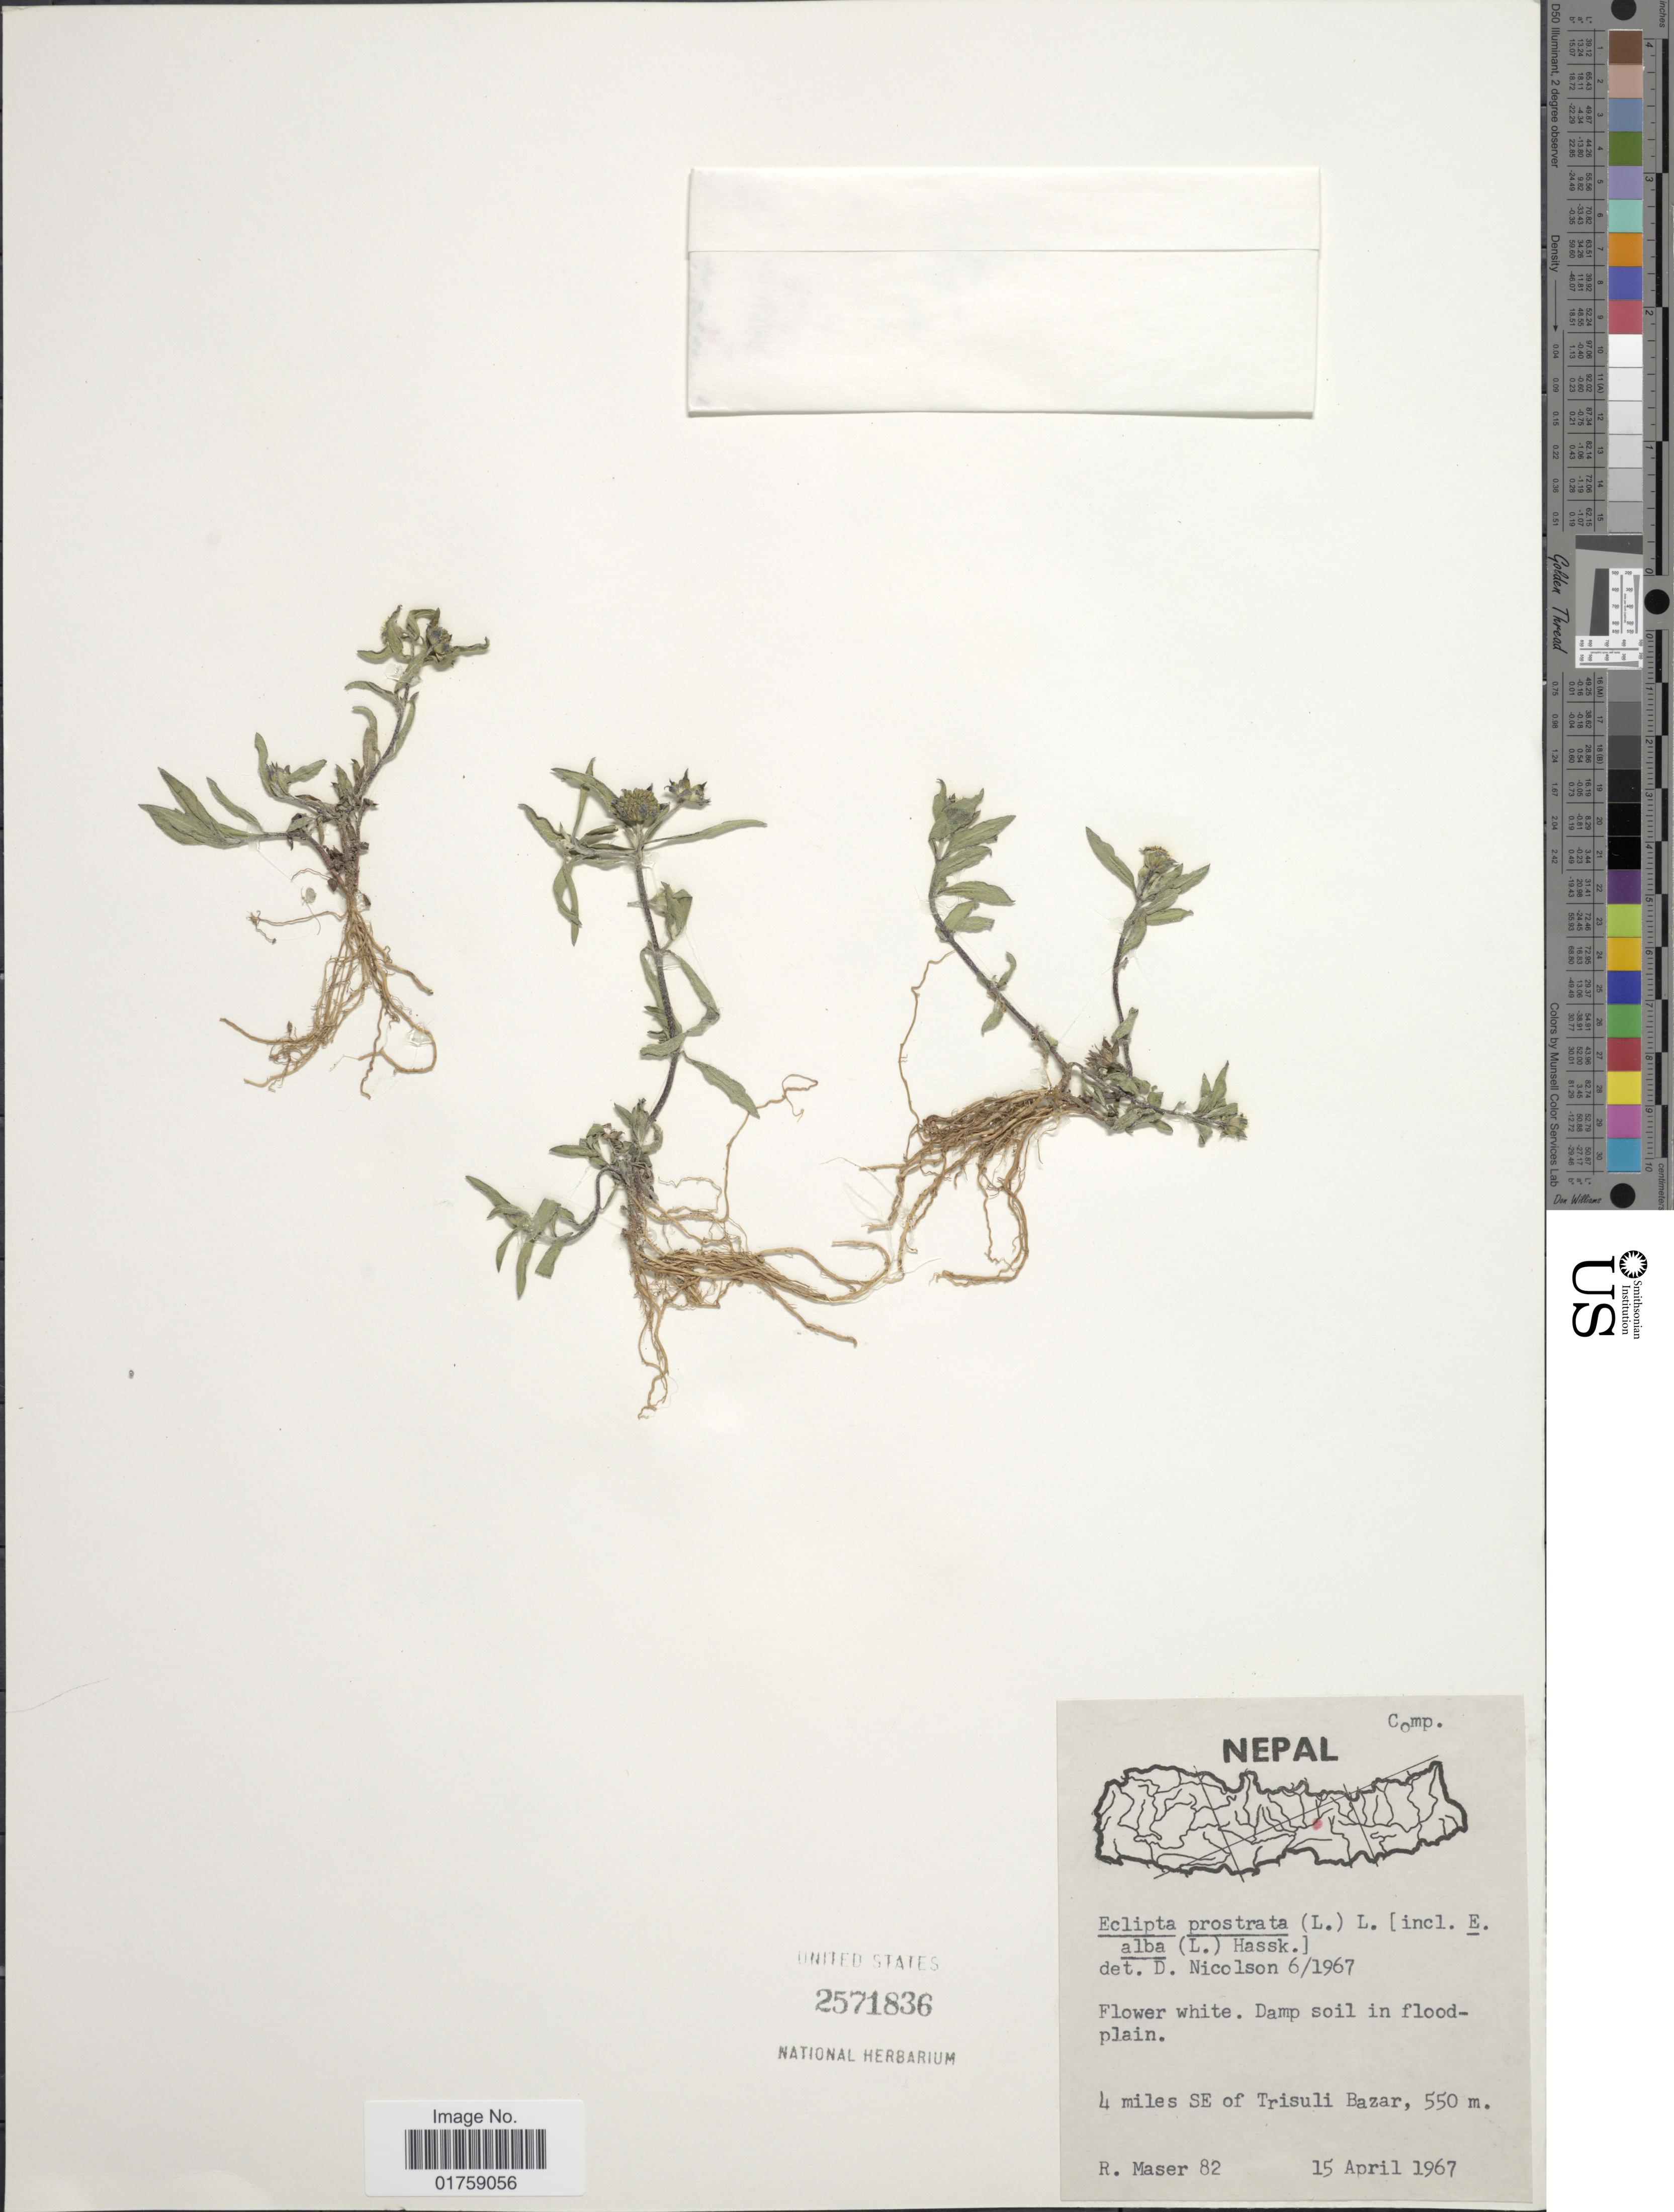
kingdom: Plantae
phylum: Tracheophyta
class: Magnoliopsida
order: Asterales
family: Asteraceae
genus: Eclipta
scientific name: Eclipta prostrata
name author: (L.) L.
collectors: R. Maser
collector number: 82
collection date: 1967-04-15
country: Nepal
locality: Nepal. 4 miles SE of Trisuli Bazar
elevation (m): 550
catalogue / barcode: US 2571836